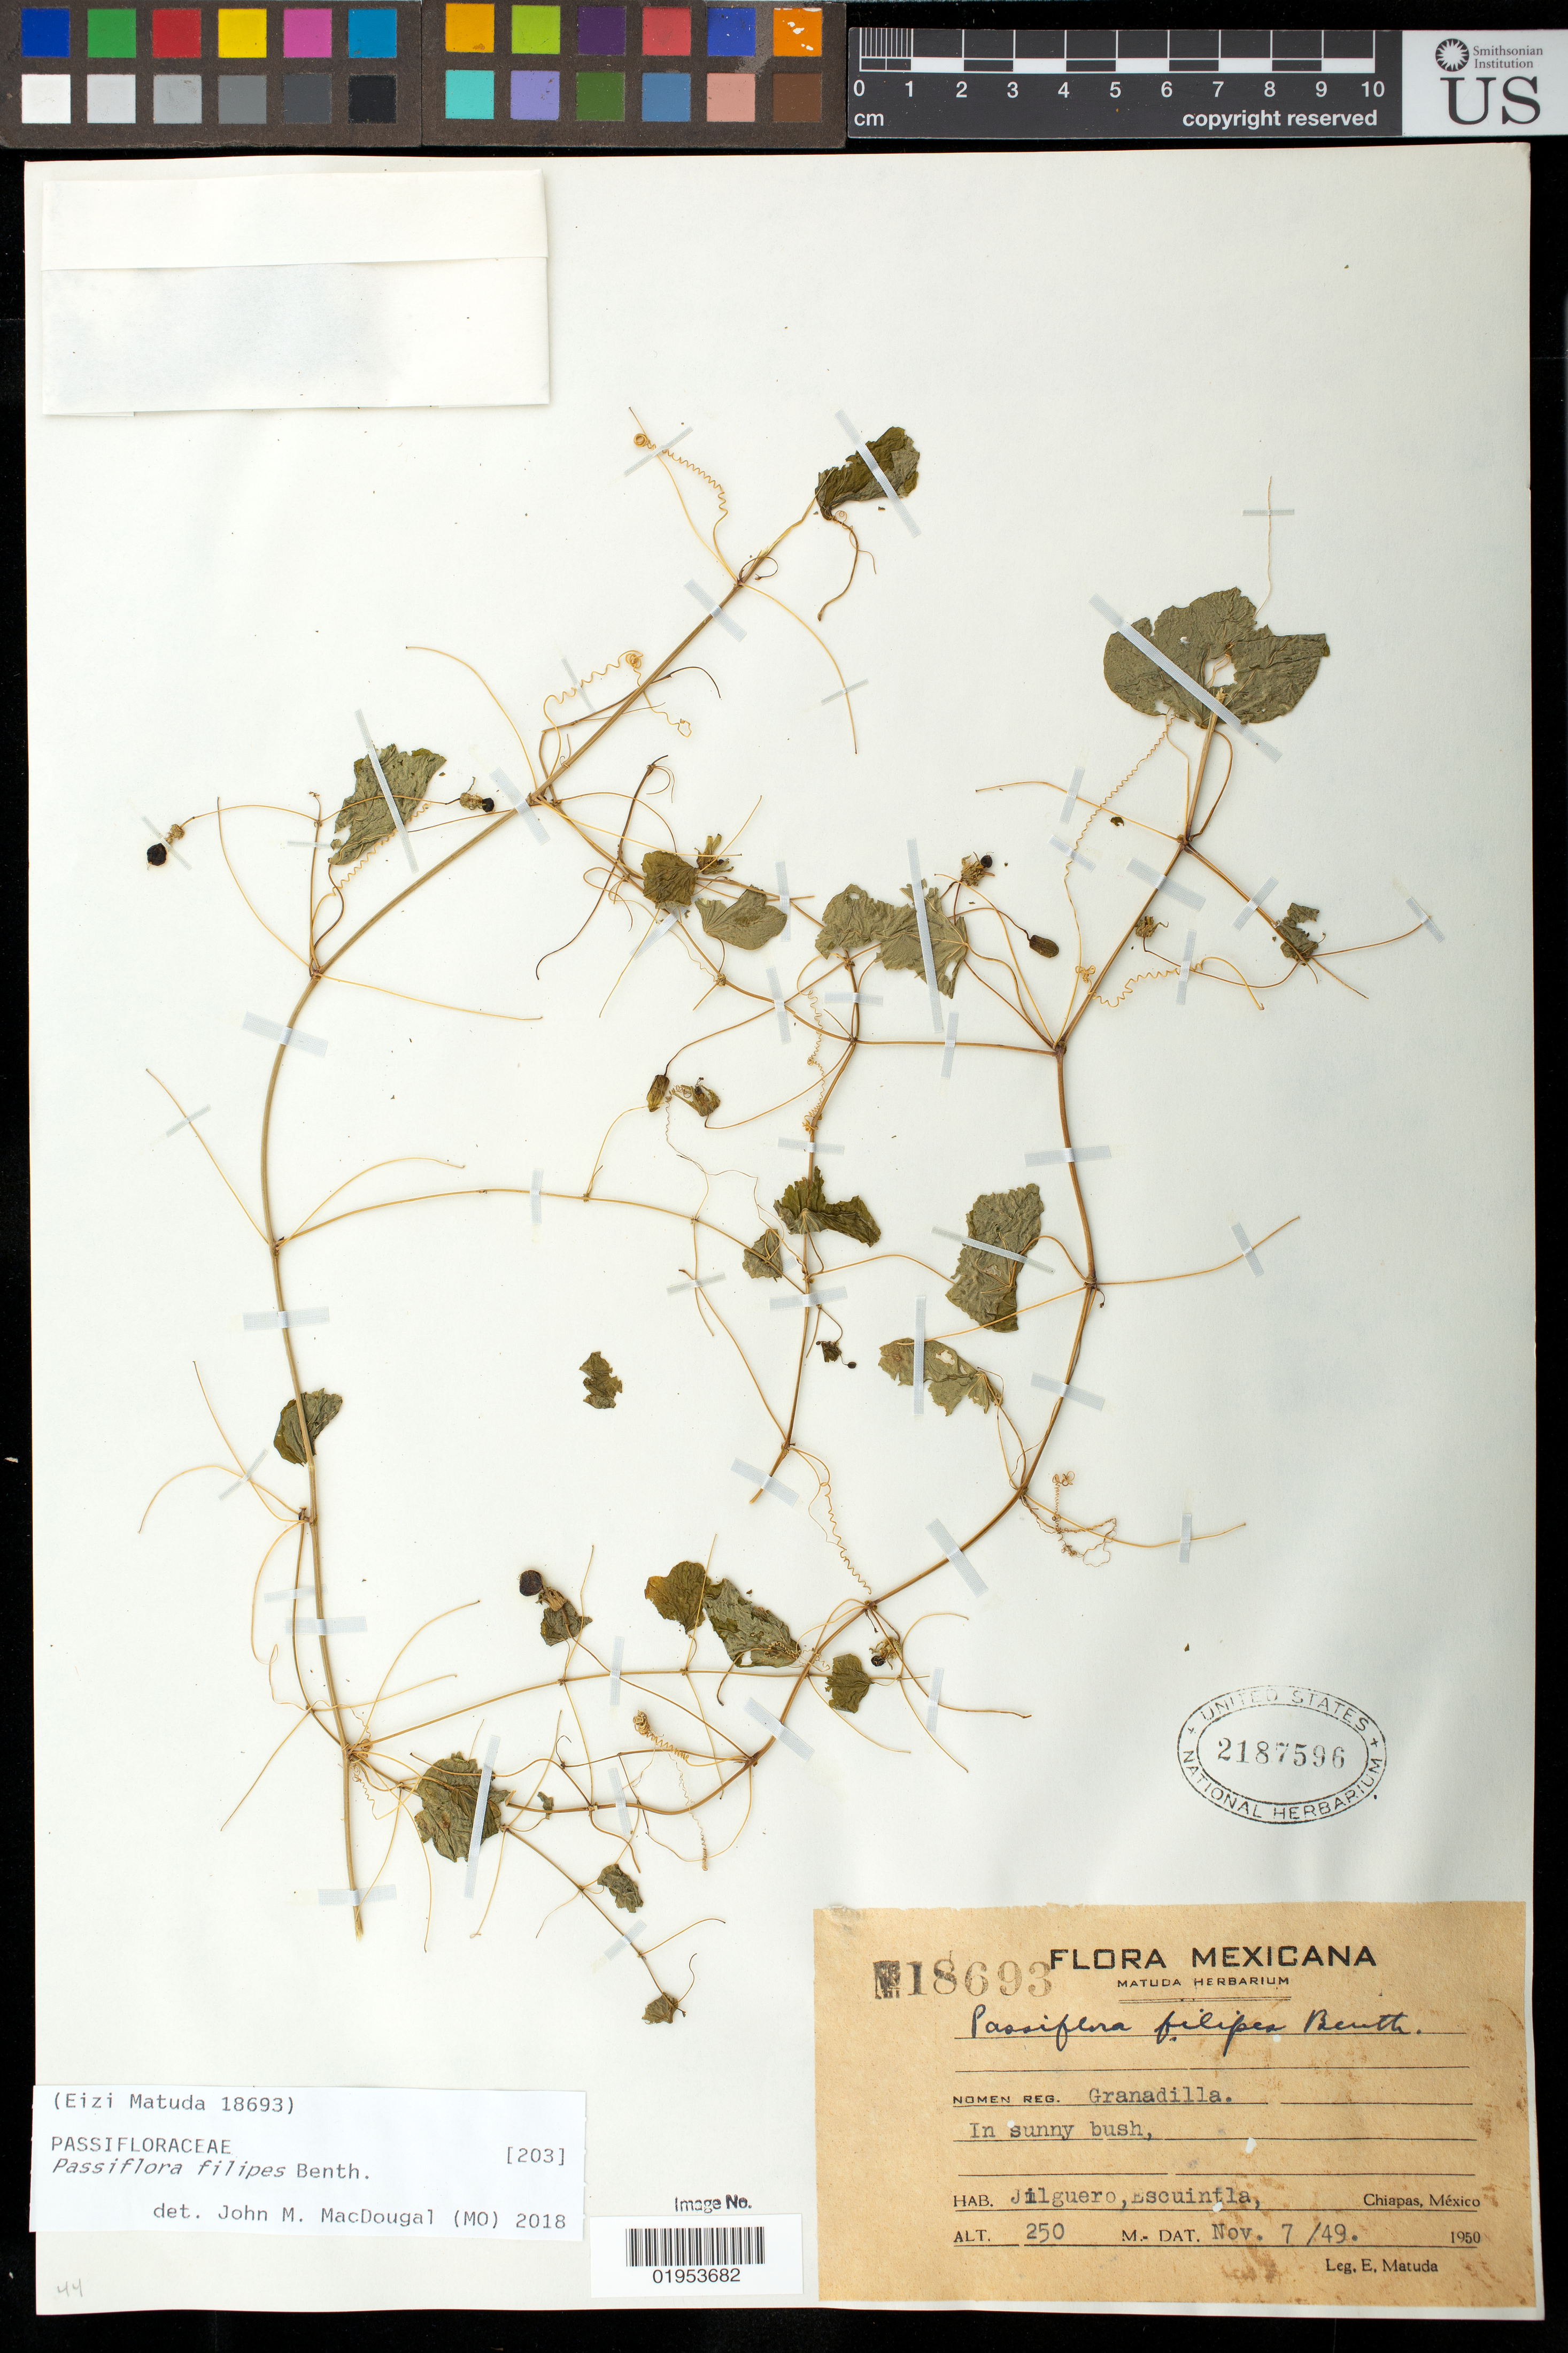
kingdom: Plantae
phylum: Tracheophyta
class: Magnoliopsida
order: Malpighiales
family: Passifloraceae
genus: Passiflora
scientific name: Passiflora filipes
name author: Benth.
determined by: MacDougal, John M.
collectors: E. Matuda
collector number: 18693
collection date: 1949-11-07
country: Mexico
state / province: Chiapas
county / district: Escuintla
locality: Jilguero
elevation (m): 250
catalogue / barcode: US 2187596